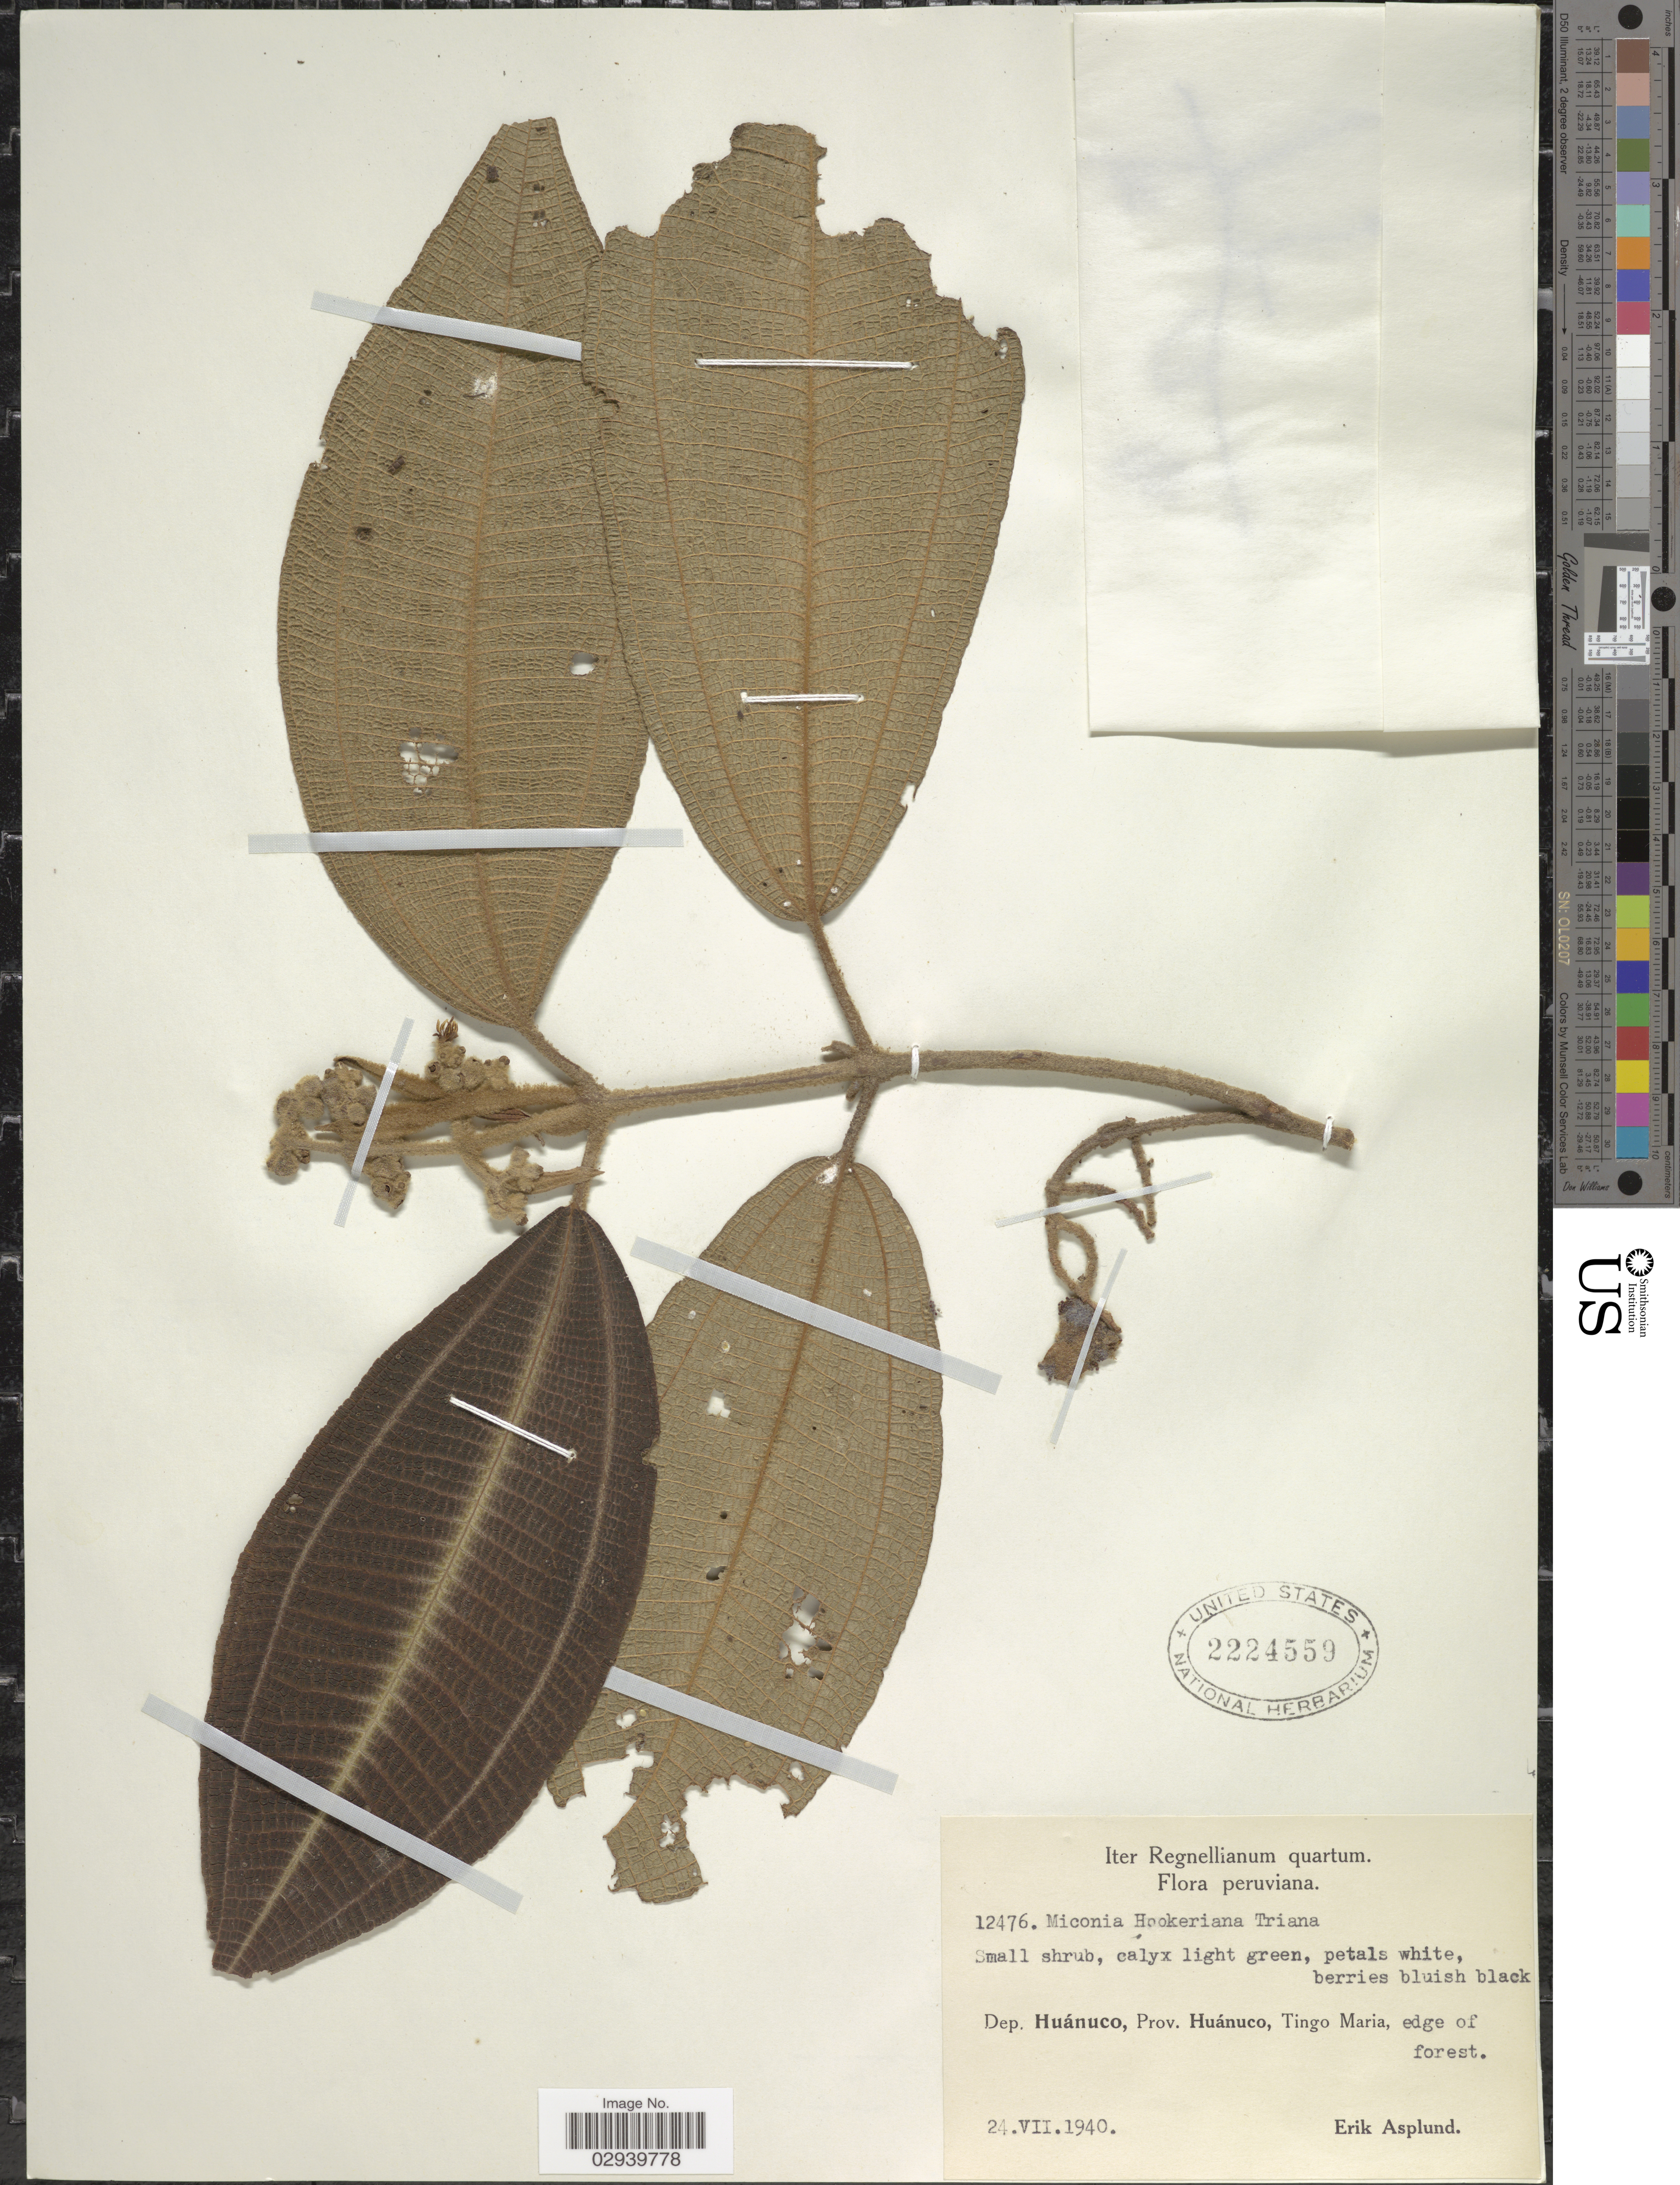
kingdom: Plantae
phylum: Tracheophyta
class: Magnoliopsida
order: Myrtales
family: Melastomataceae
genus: Miconia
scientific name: Miconia hookeriana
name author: Triana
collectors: E. Asplund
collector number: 12476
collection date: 1940-07-24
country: Peru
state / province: Huánuco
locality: Dep. Huánuco, Prov. Huánuco, Tingo Maria, edge of forest.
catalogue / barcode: US 2224559